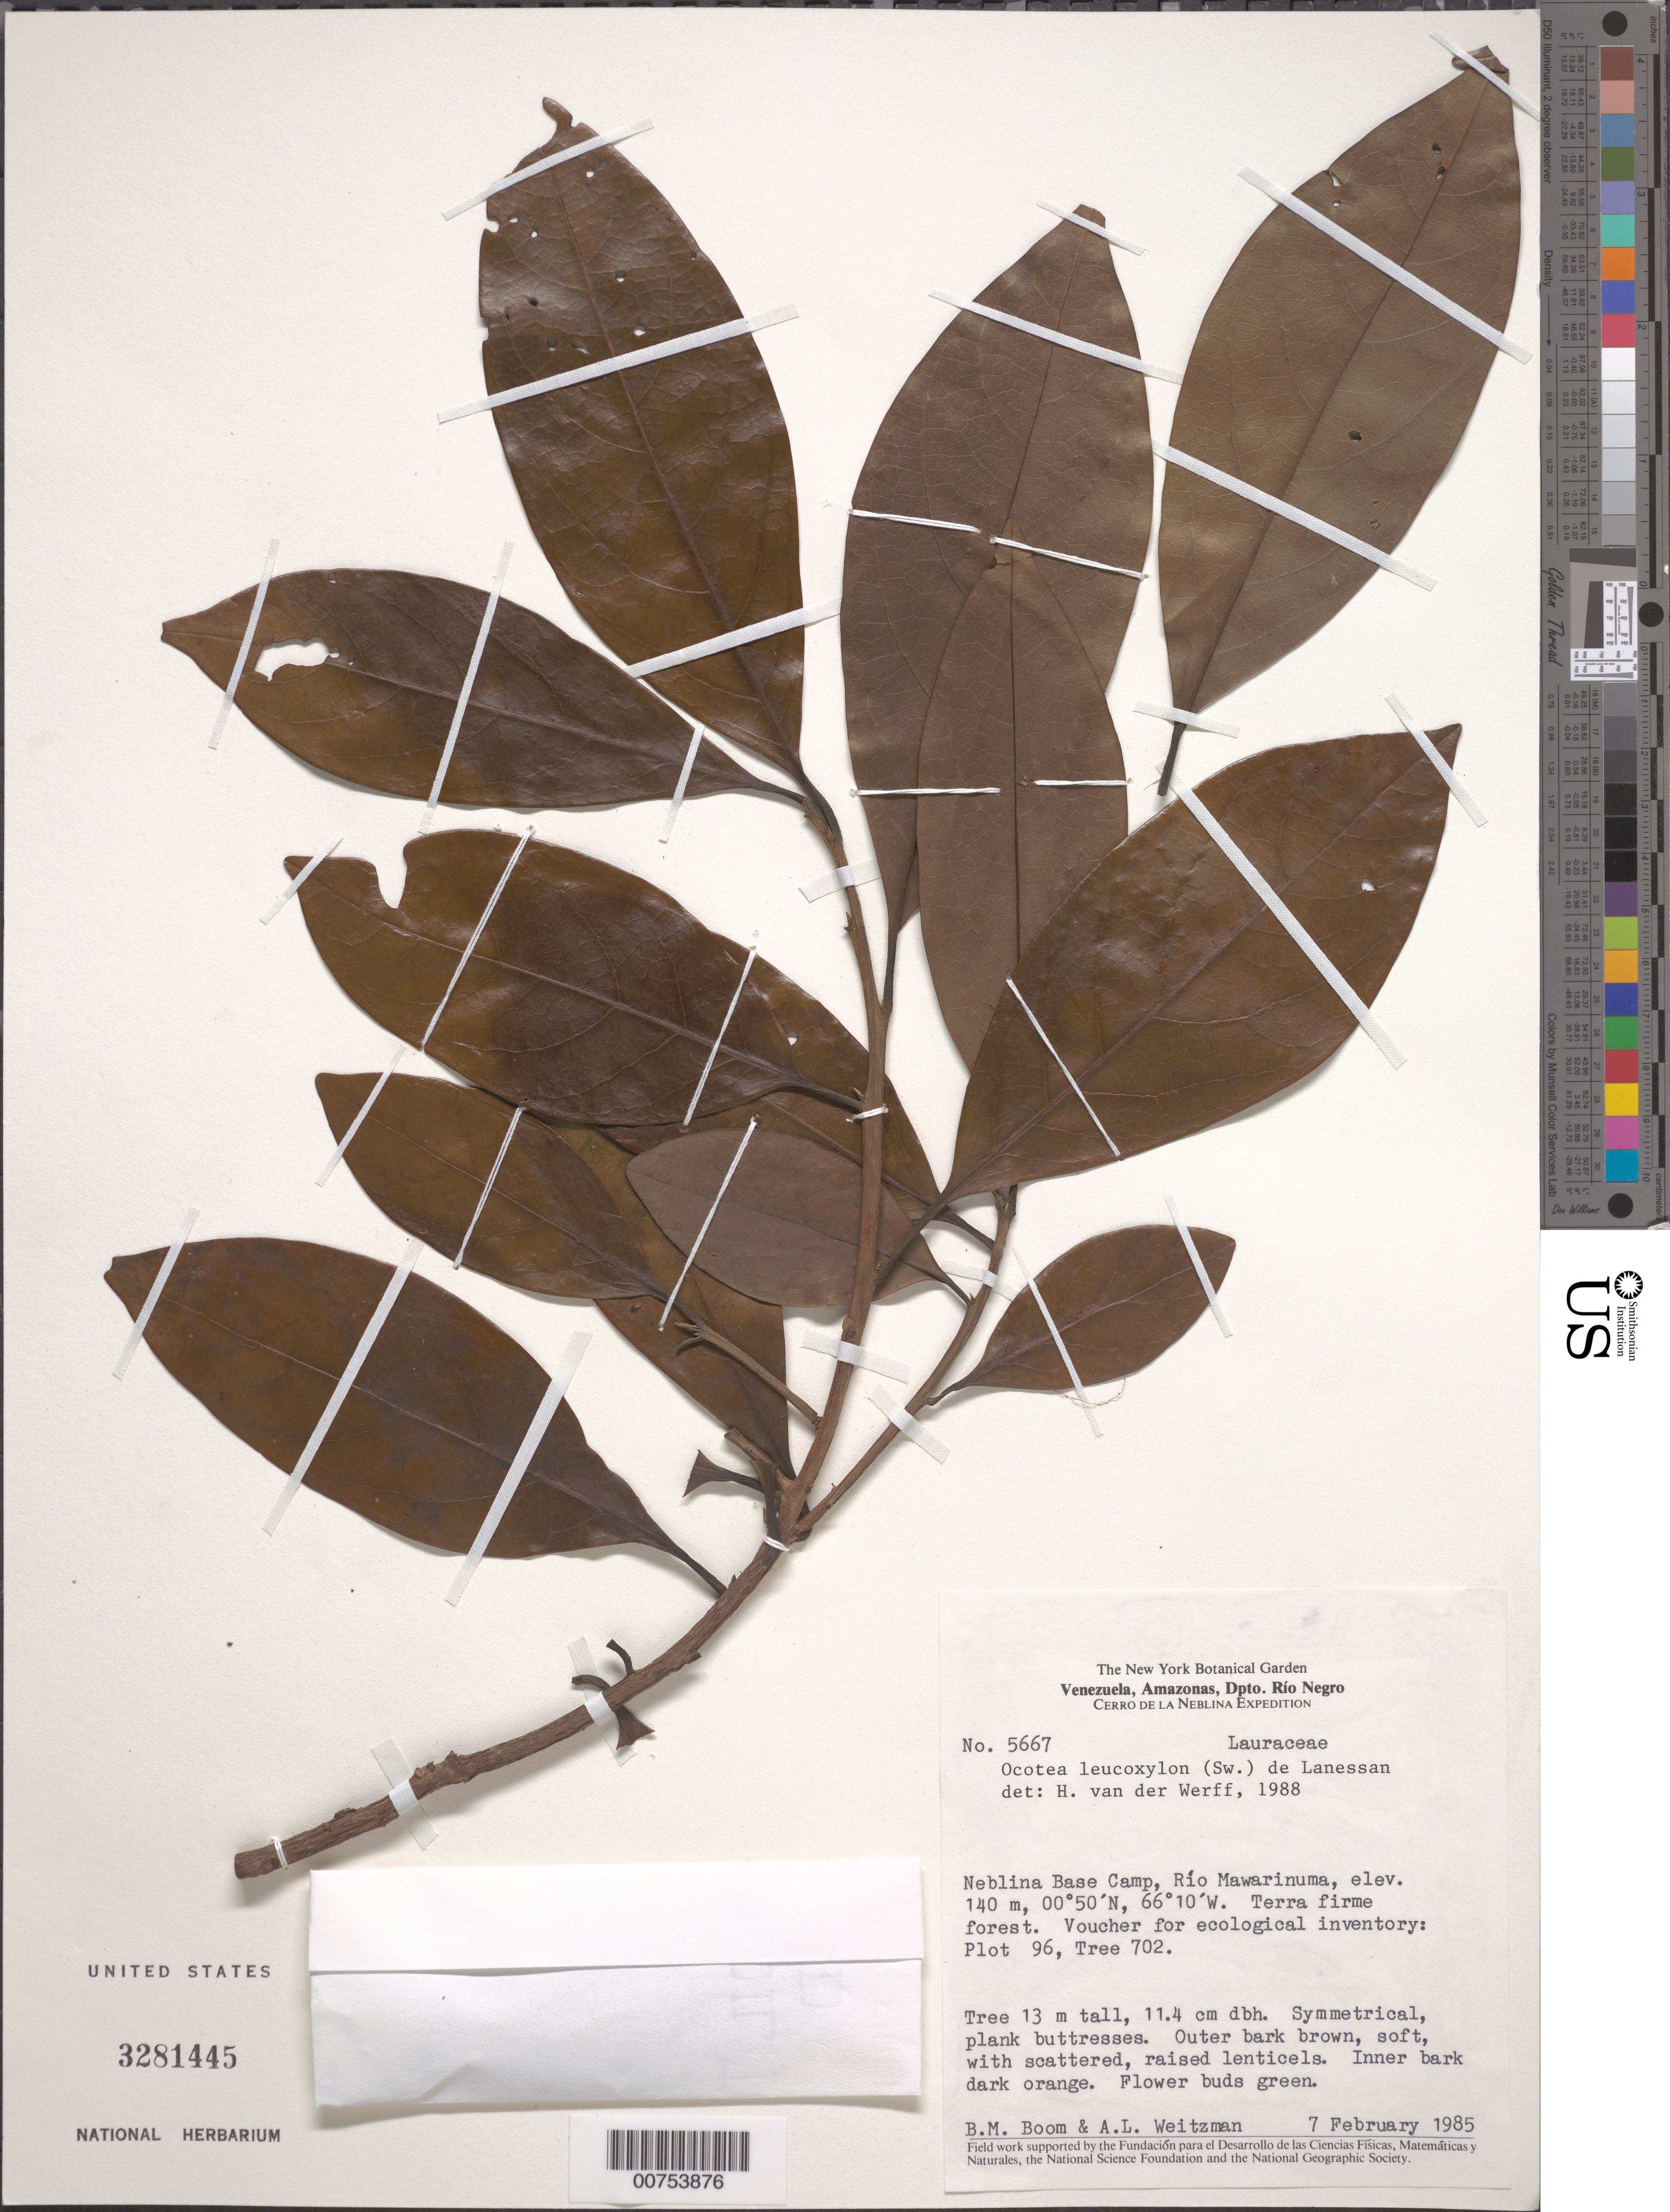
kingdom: Plantae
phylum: Tracheophyta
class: Magnoliopsida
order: Laurales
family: Lauraceae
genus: Ocotea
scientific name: Ocotea leucoxylon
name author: (Sw.) Laness.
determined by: van der Werff, H., (MO), Missouri Botanical Garden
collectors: B. M. Boom & A. L. Weitzman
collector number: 5667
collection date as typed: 7-Feb-85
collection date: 1985-02-07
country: Venezuela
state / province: Amazonas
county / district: Río Negro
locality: Cerro de la Neblina Base Camp, Río Mawarinuma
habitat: Terra firme forest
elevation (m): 140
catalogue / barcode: US 3281445